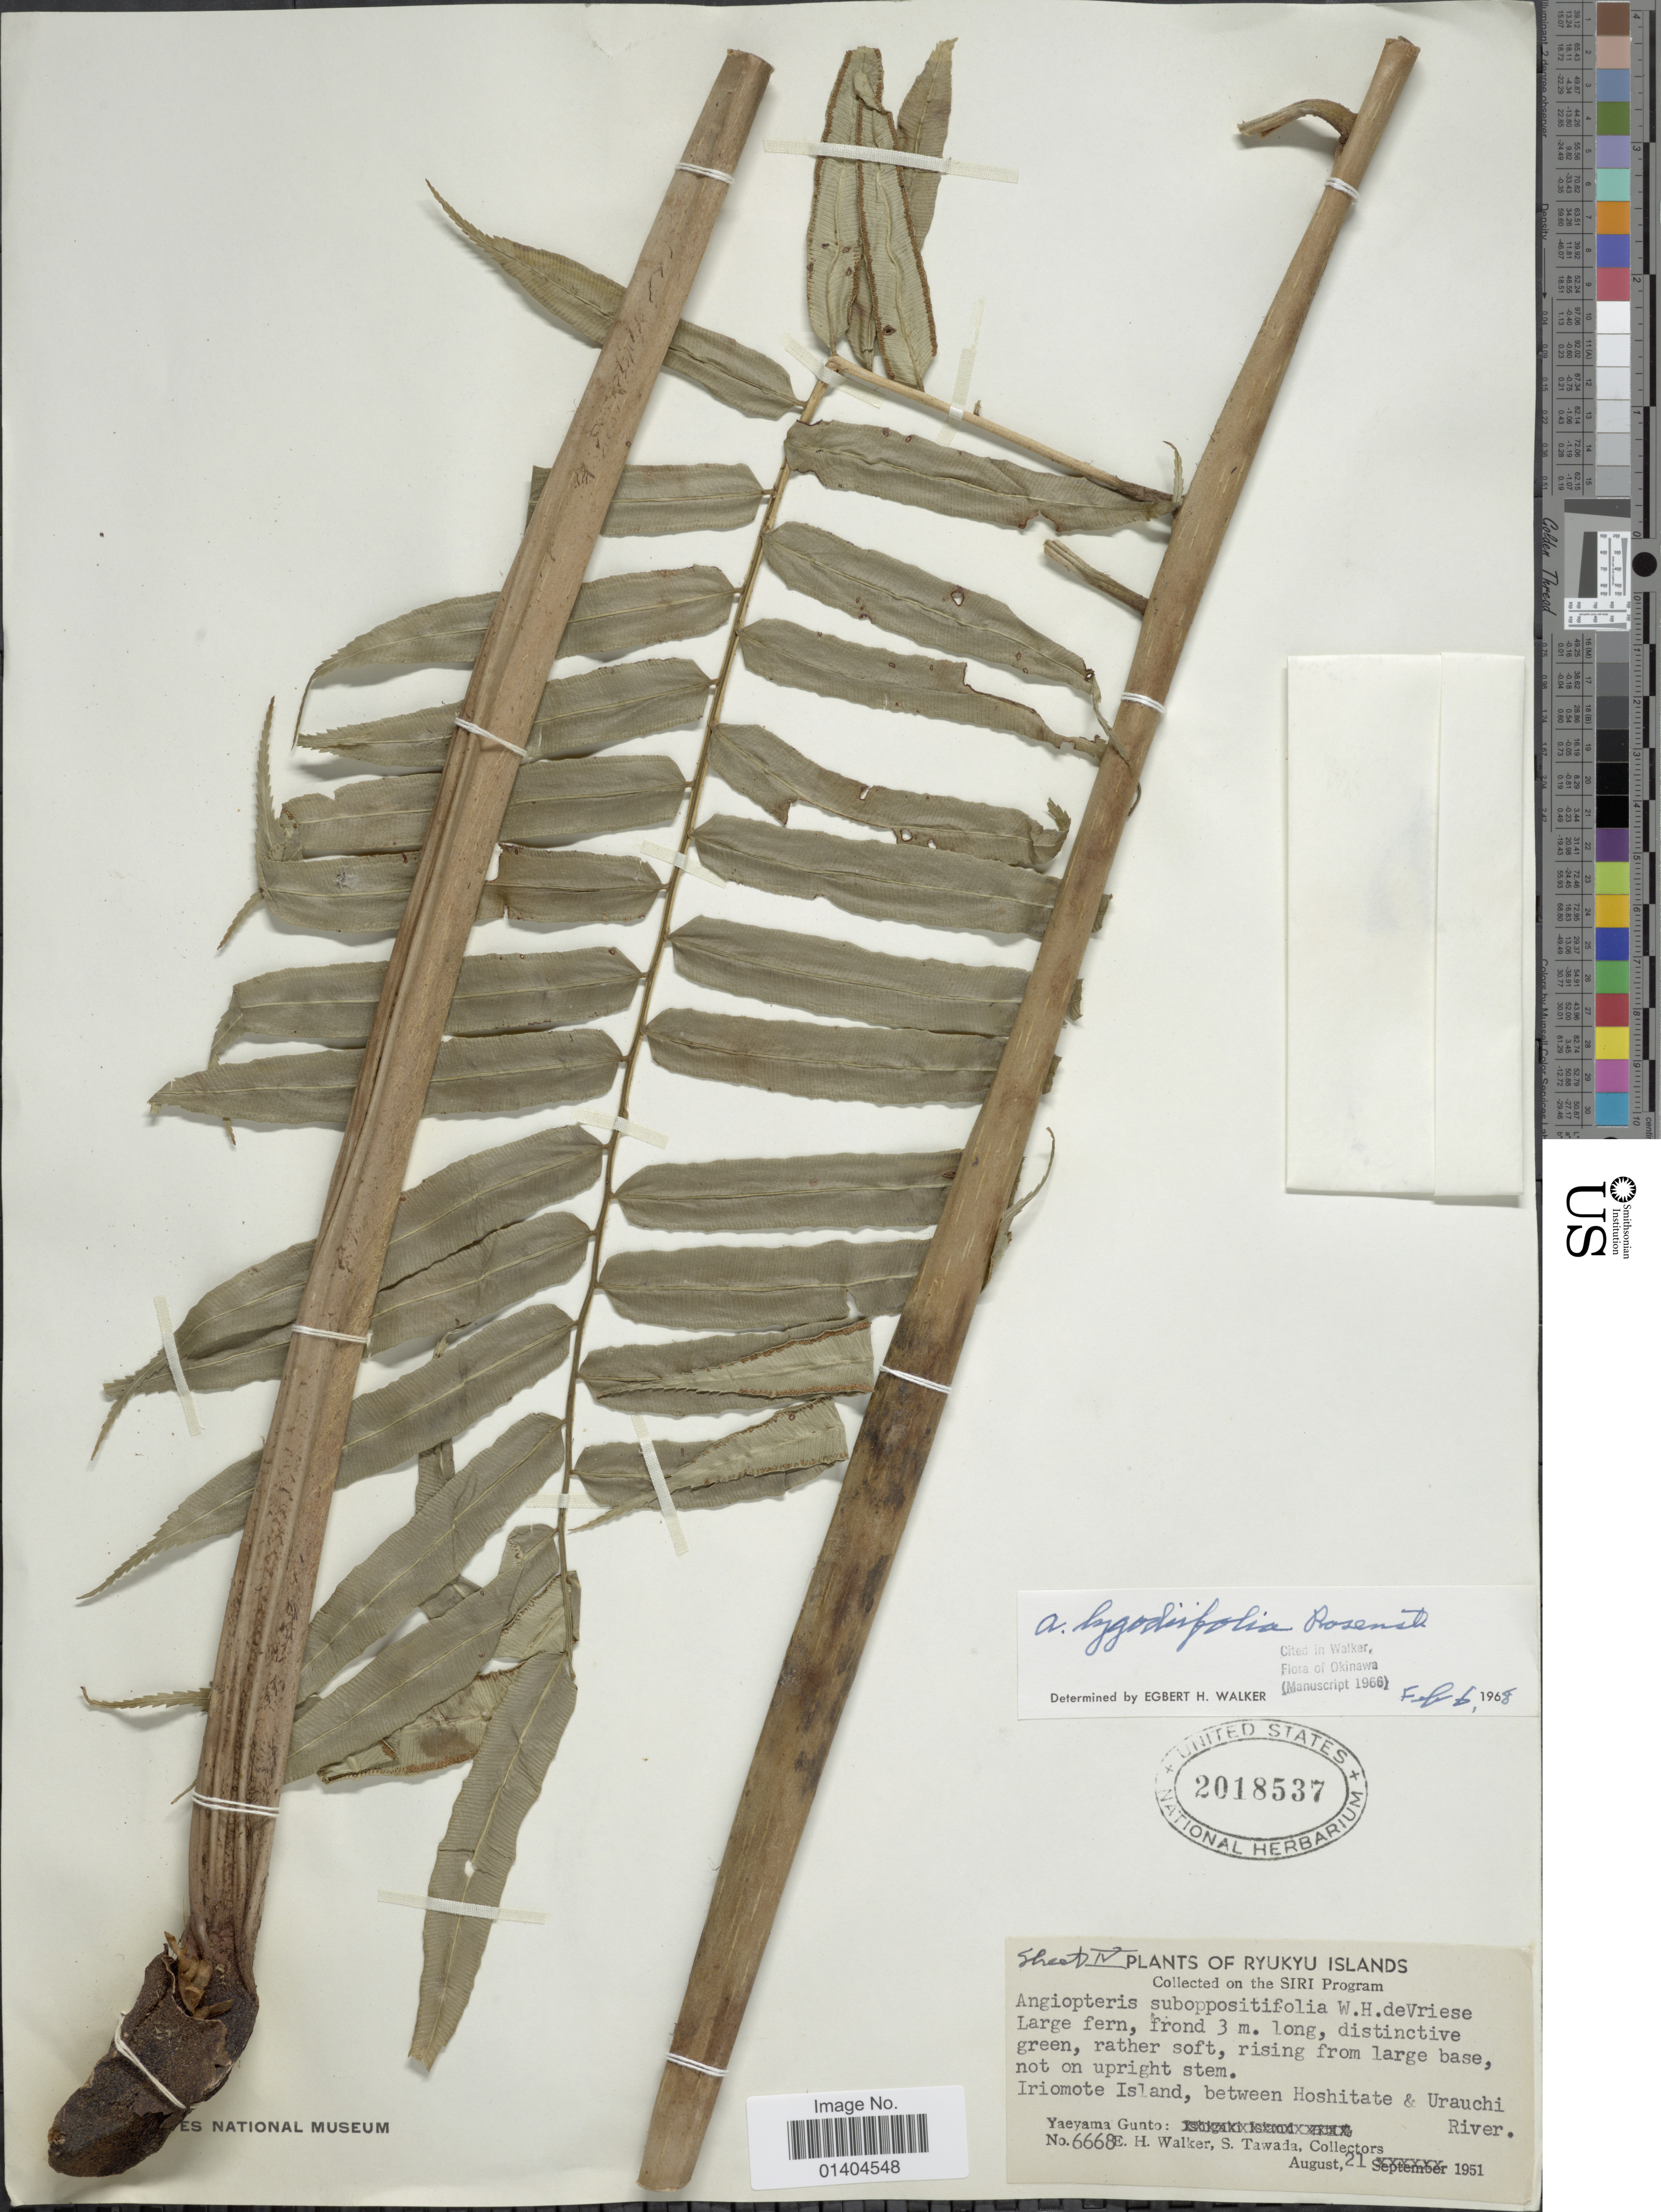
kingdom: Plantae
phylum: Tracheophyta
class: Polypodiopsida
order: Marattiales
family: Marattiaceae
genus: Angiopteris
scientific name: Angiopteris lygodiifolia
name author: Rosenst.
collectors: E. H. Walker & S. Tawada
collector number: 6668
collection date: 1951-08-21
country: Japan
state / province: Okinawa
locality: Iriomote Islands, between Hoshitate & Urauchi River. Yaeyama Gunto. The Ryukyu Islands.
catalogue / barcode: US 2018537